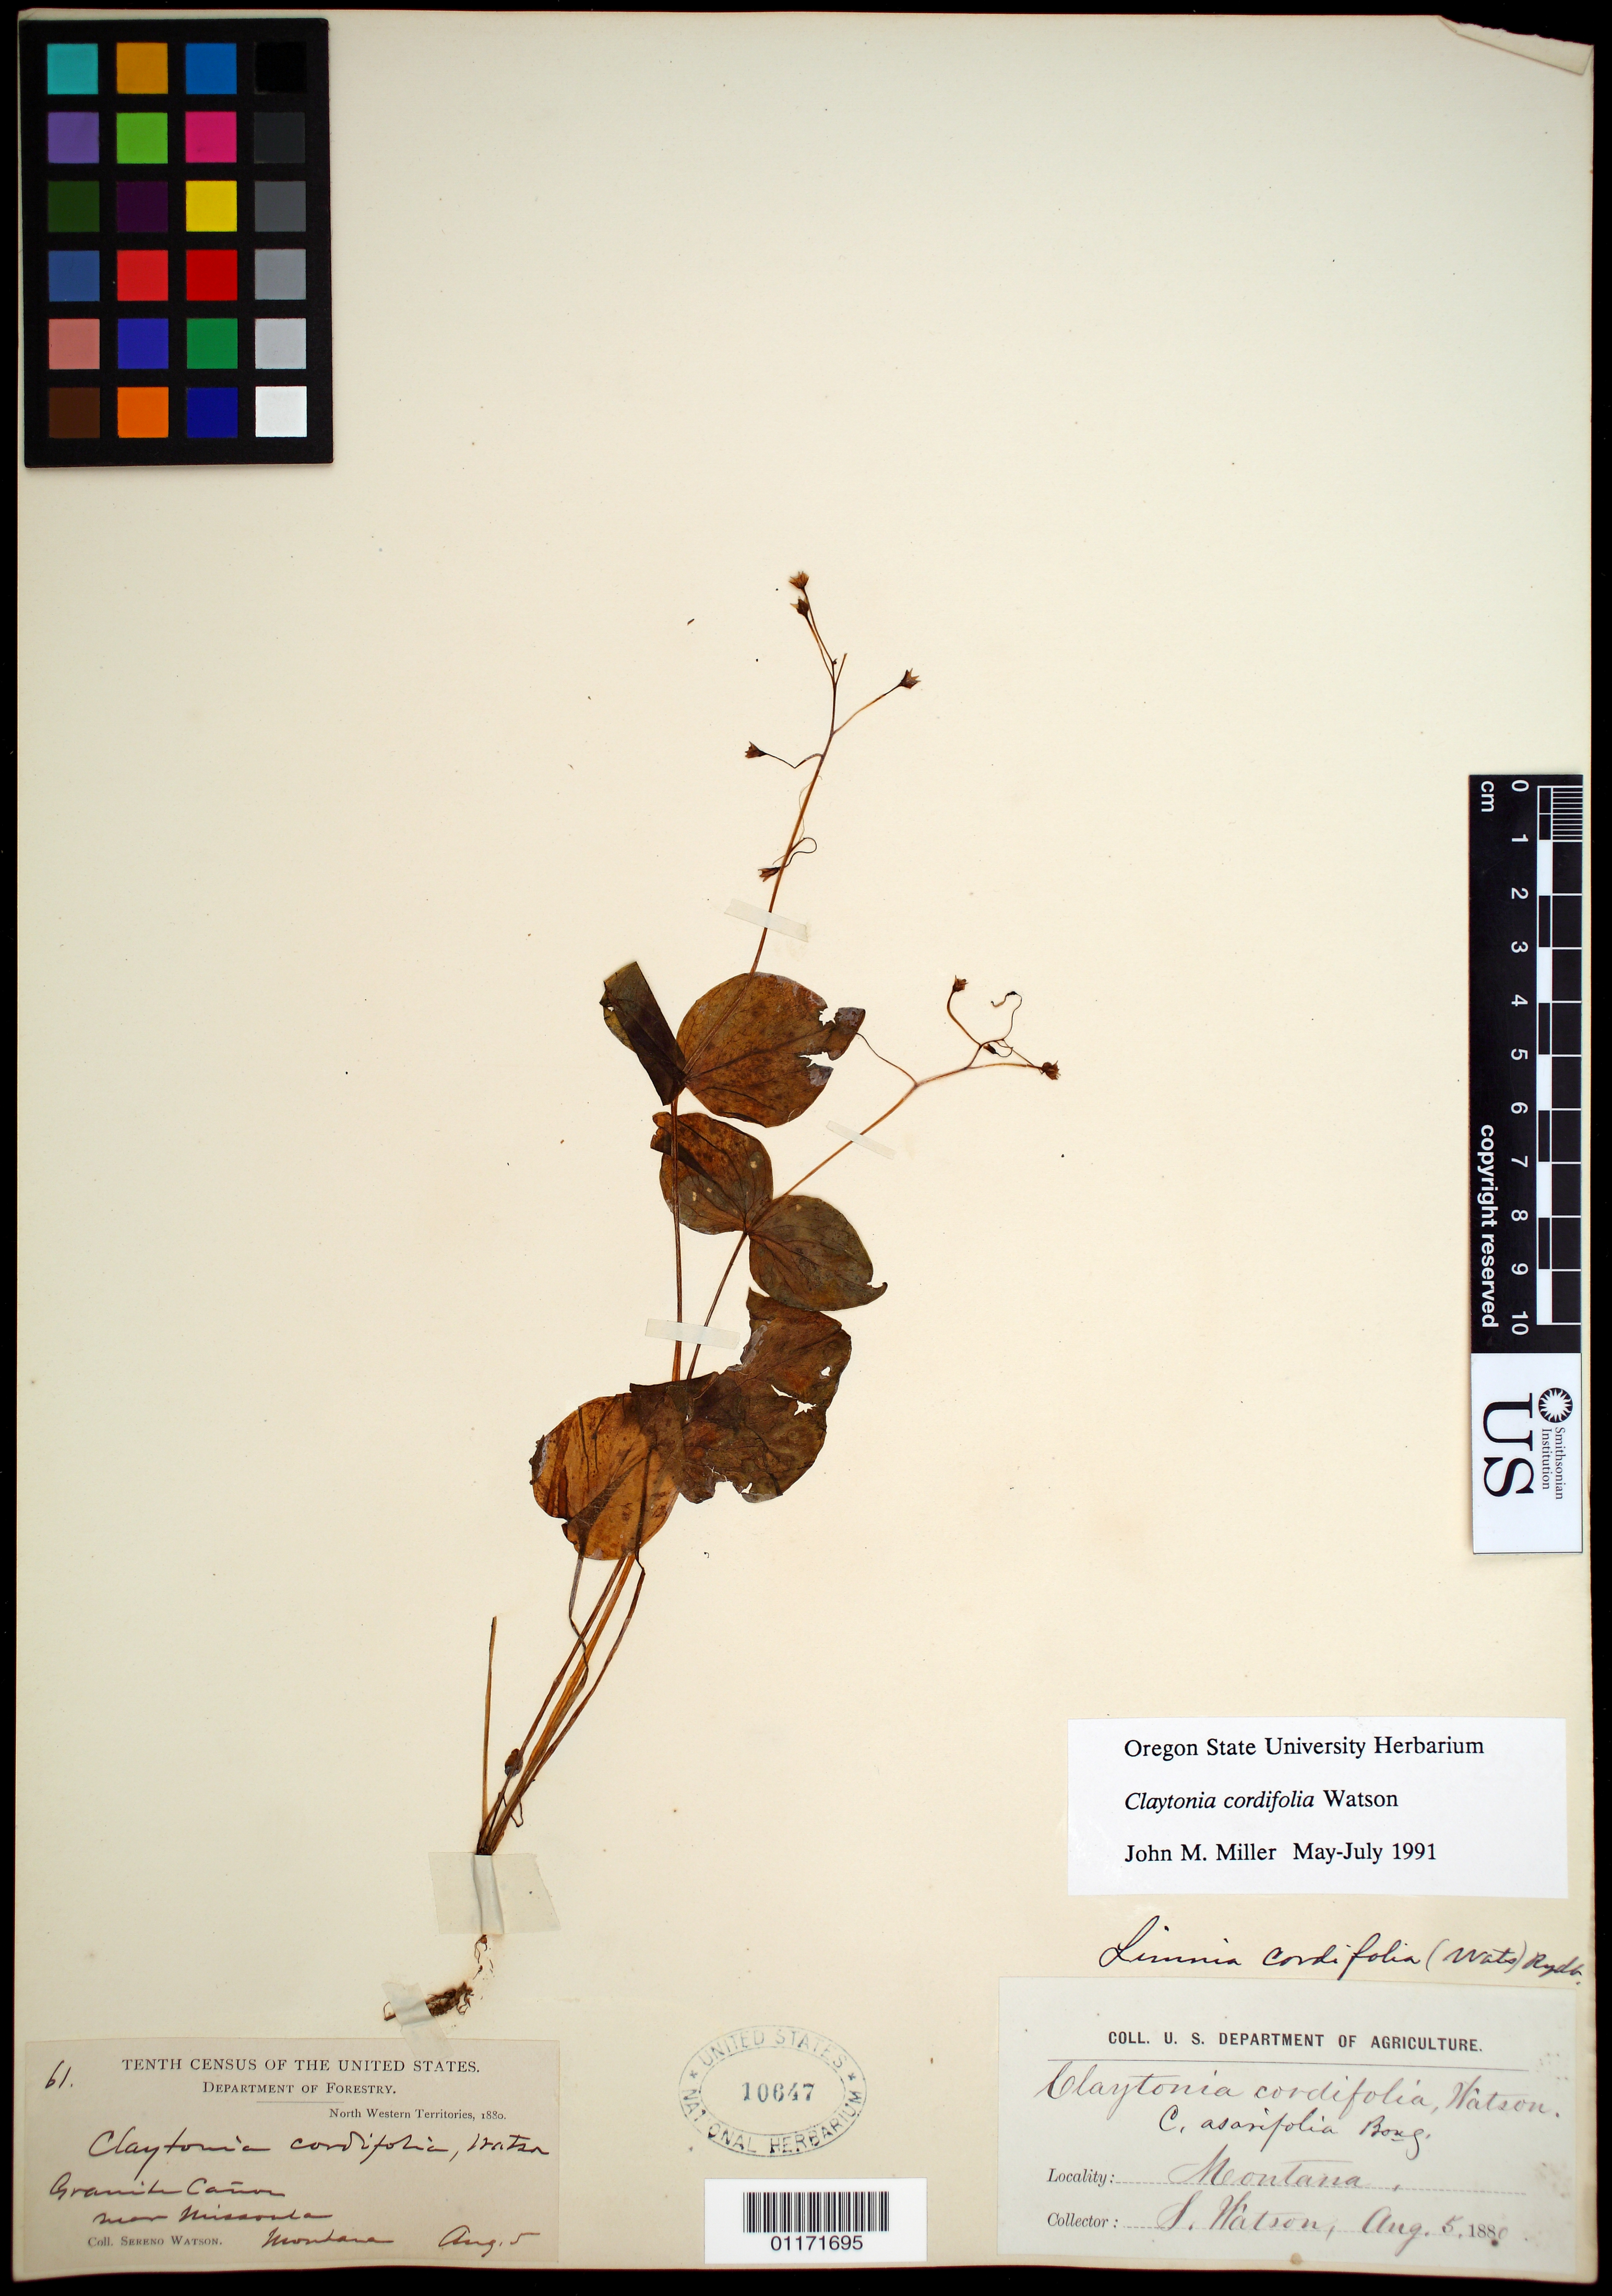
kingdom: Plantae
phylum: Tracheophyta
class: Magnoliopsida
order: Caryophyllales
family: Montiaceae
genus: Claytonia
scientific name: Claytonia cordifolia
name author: S. Watson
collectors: S. Watson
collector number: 61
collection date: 1880-08-05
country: United States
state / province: Montana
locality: Granite Canon, Northwest Territories.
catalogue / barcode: US 10647